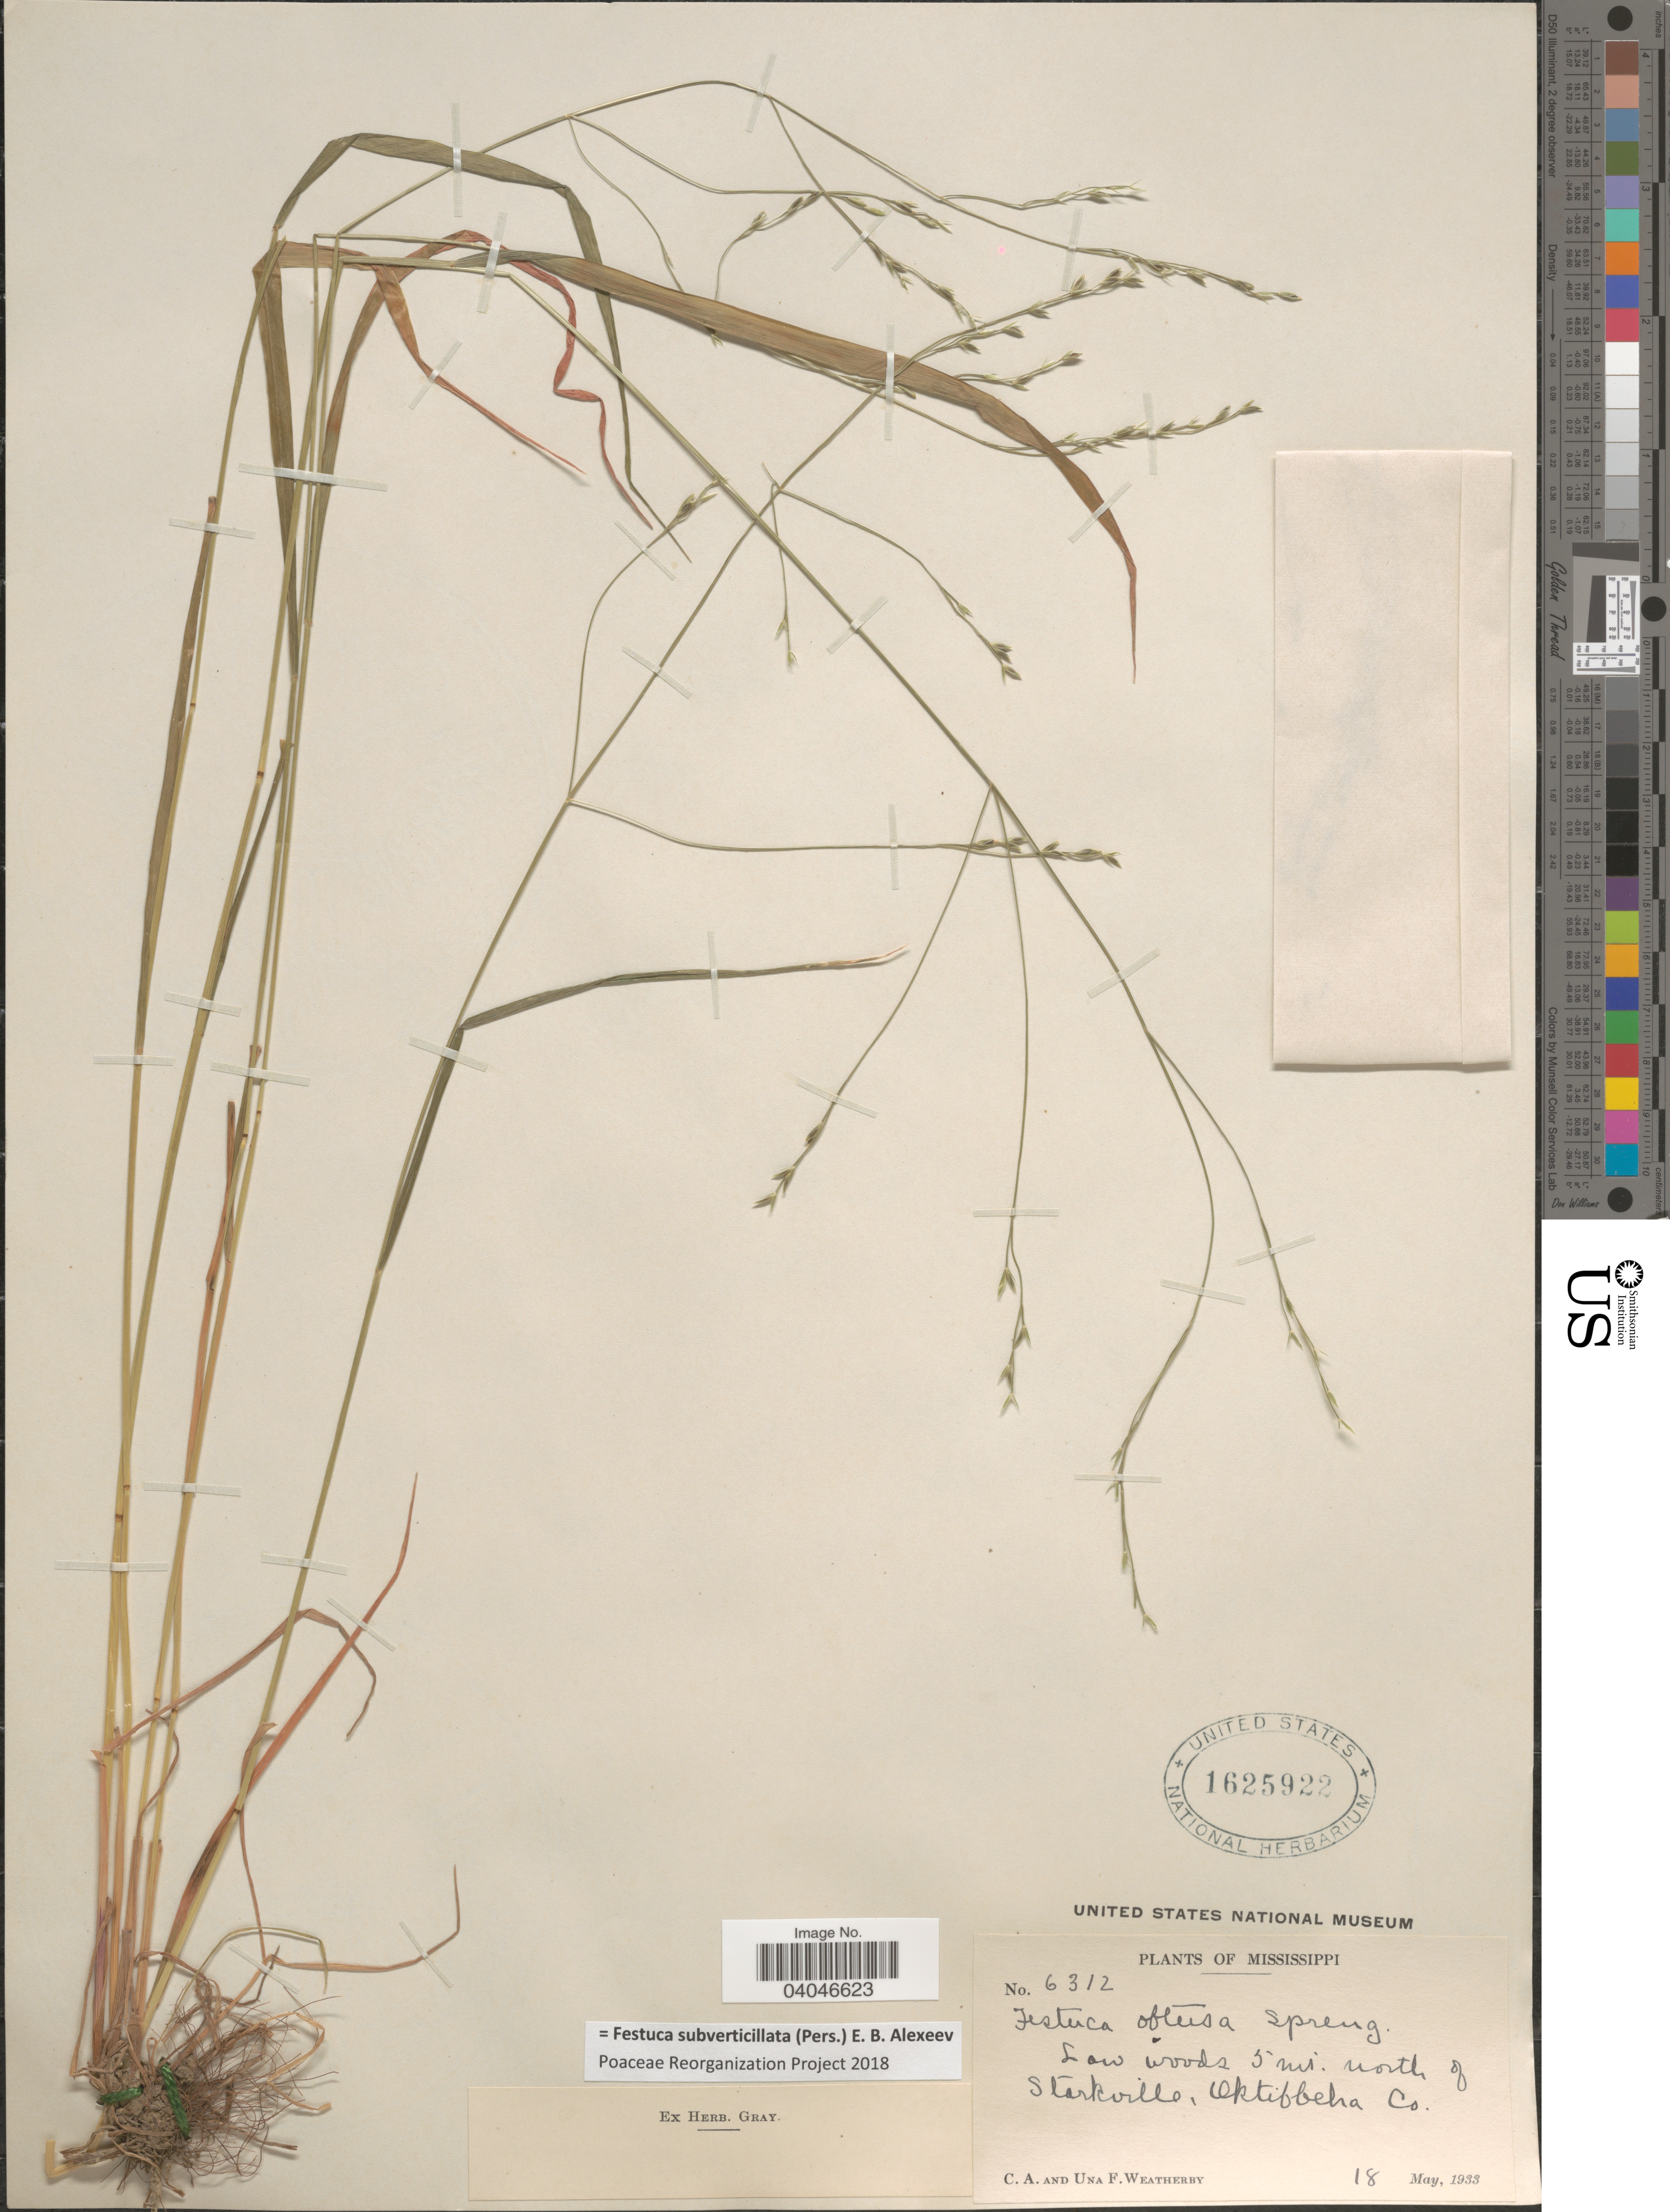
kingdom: Plantae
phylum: Tracheophyta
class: Liliopsida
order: Poales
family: Poaceae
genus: Festuca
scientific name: Festuca subverticillata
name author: (Pers.) E.B. Alexeev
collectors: C. A. Weatherby & U. Weatherby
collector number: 6312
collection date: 1933-05-18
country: United States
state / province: Mississippi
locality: Low woods 5 mi. north of Starkville, Oktibbeha Co.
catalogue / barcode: US 1625922